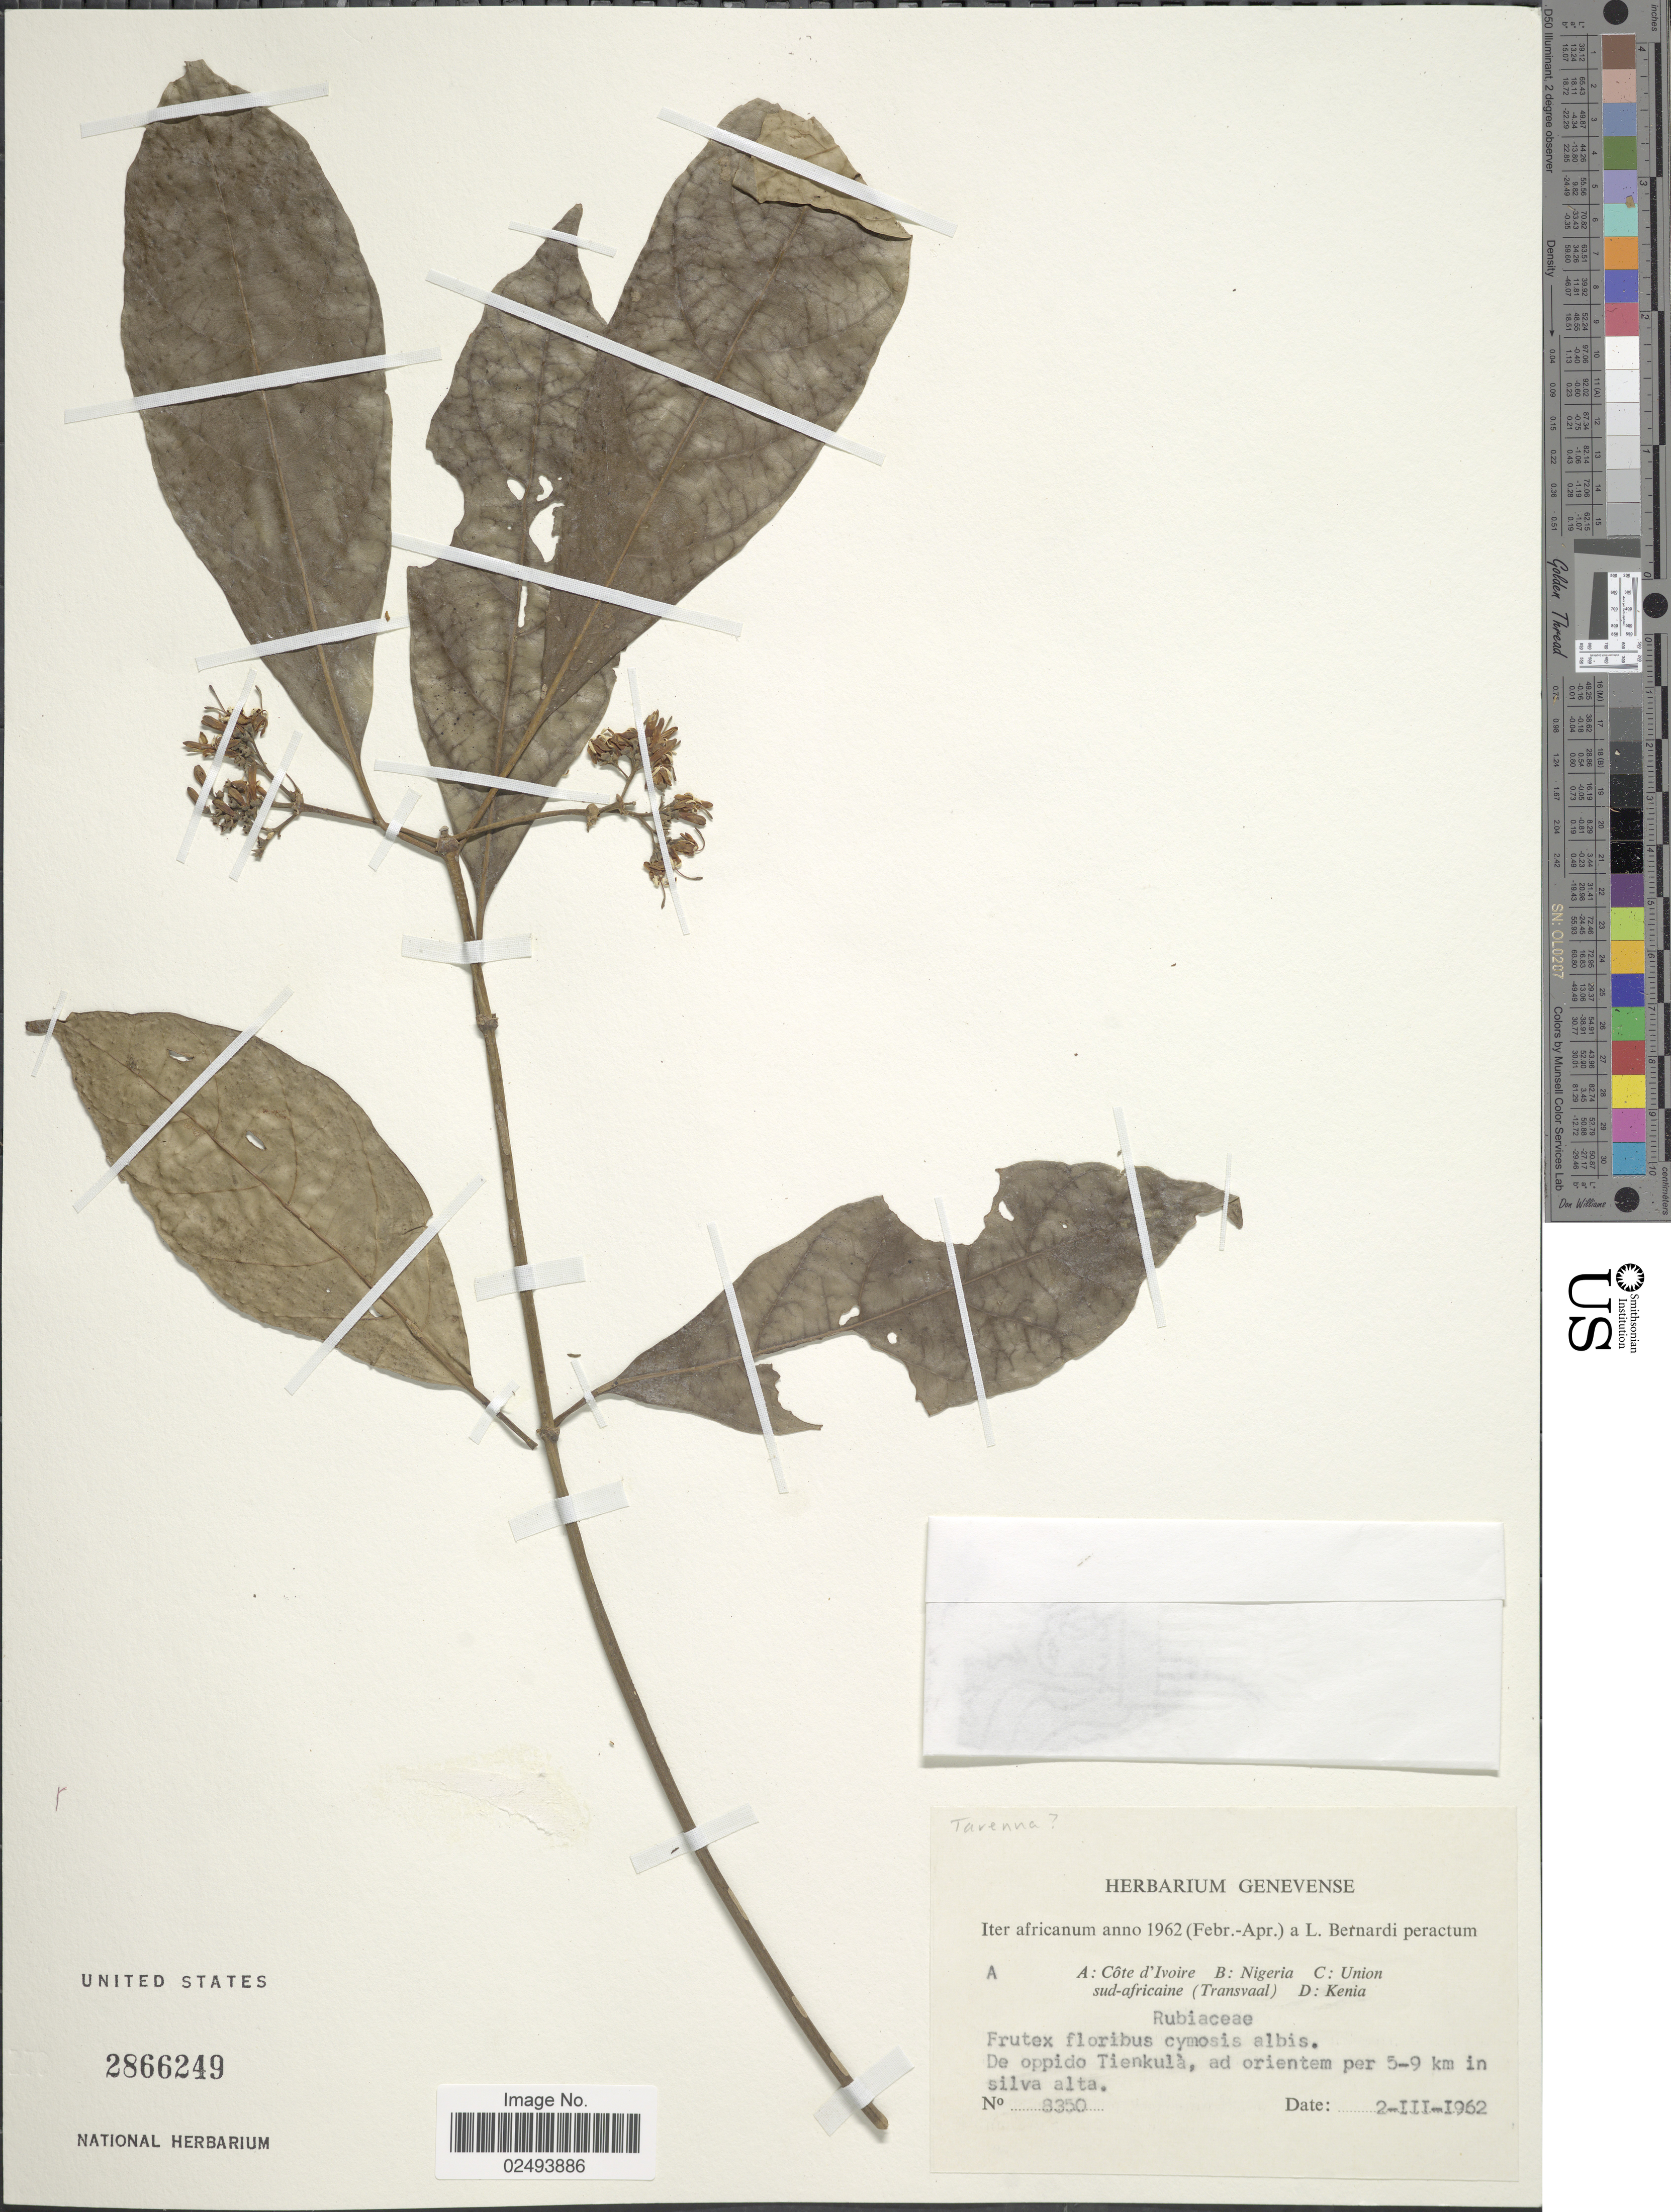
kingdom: Plantae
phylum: Tracheophyta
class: Magnoliopsida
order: Gentianales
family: Rubiaceae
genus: Tarenna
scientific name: Tarenna sp.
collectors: L. Bernardi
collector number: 8350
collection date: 1962-03-02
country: Ivory Coast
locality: Cote d'Ivoire. De oppido Tienkula, ad orientem per 5-9 km in silva alta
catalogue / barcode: US 2866249